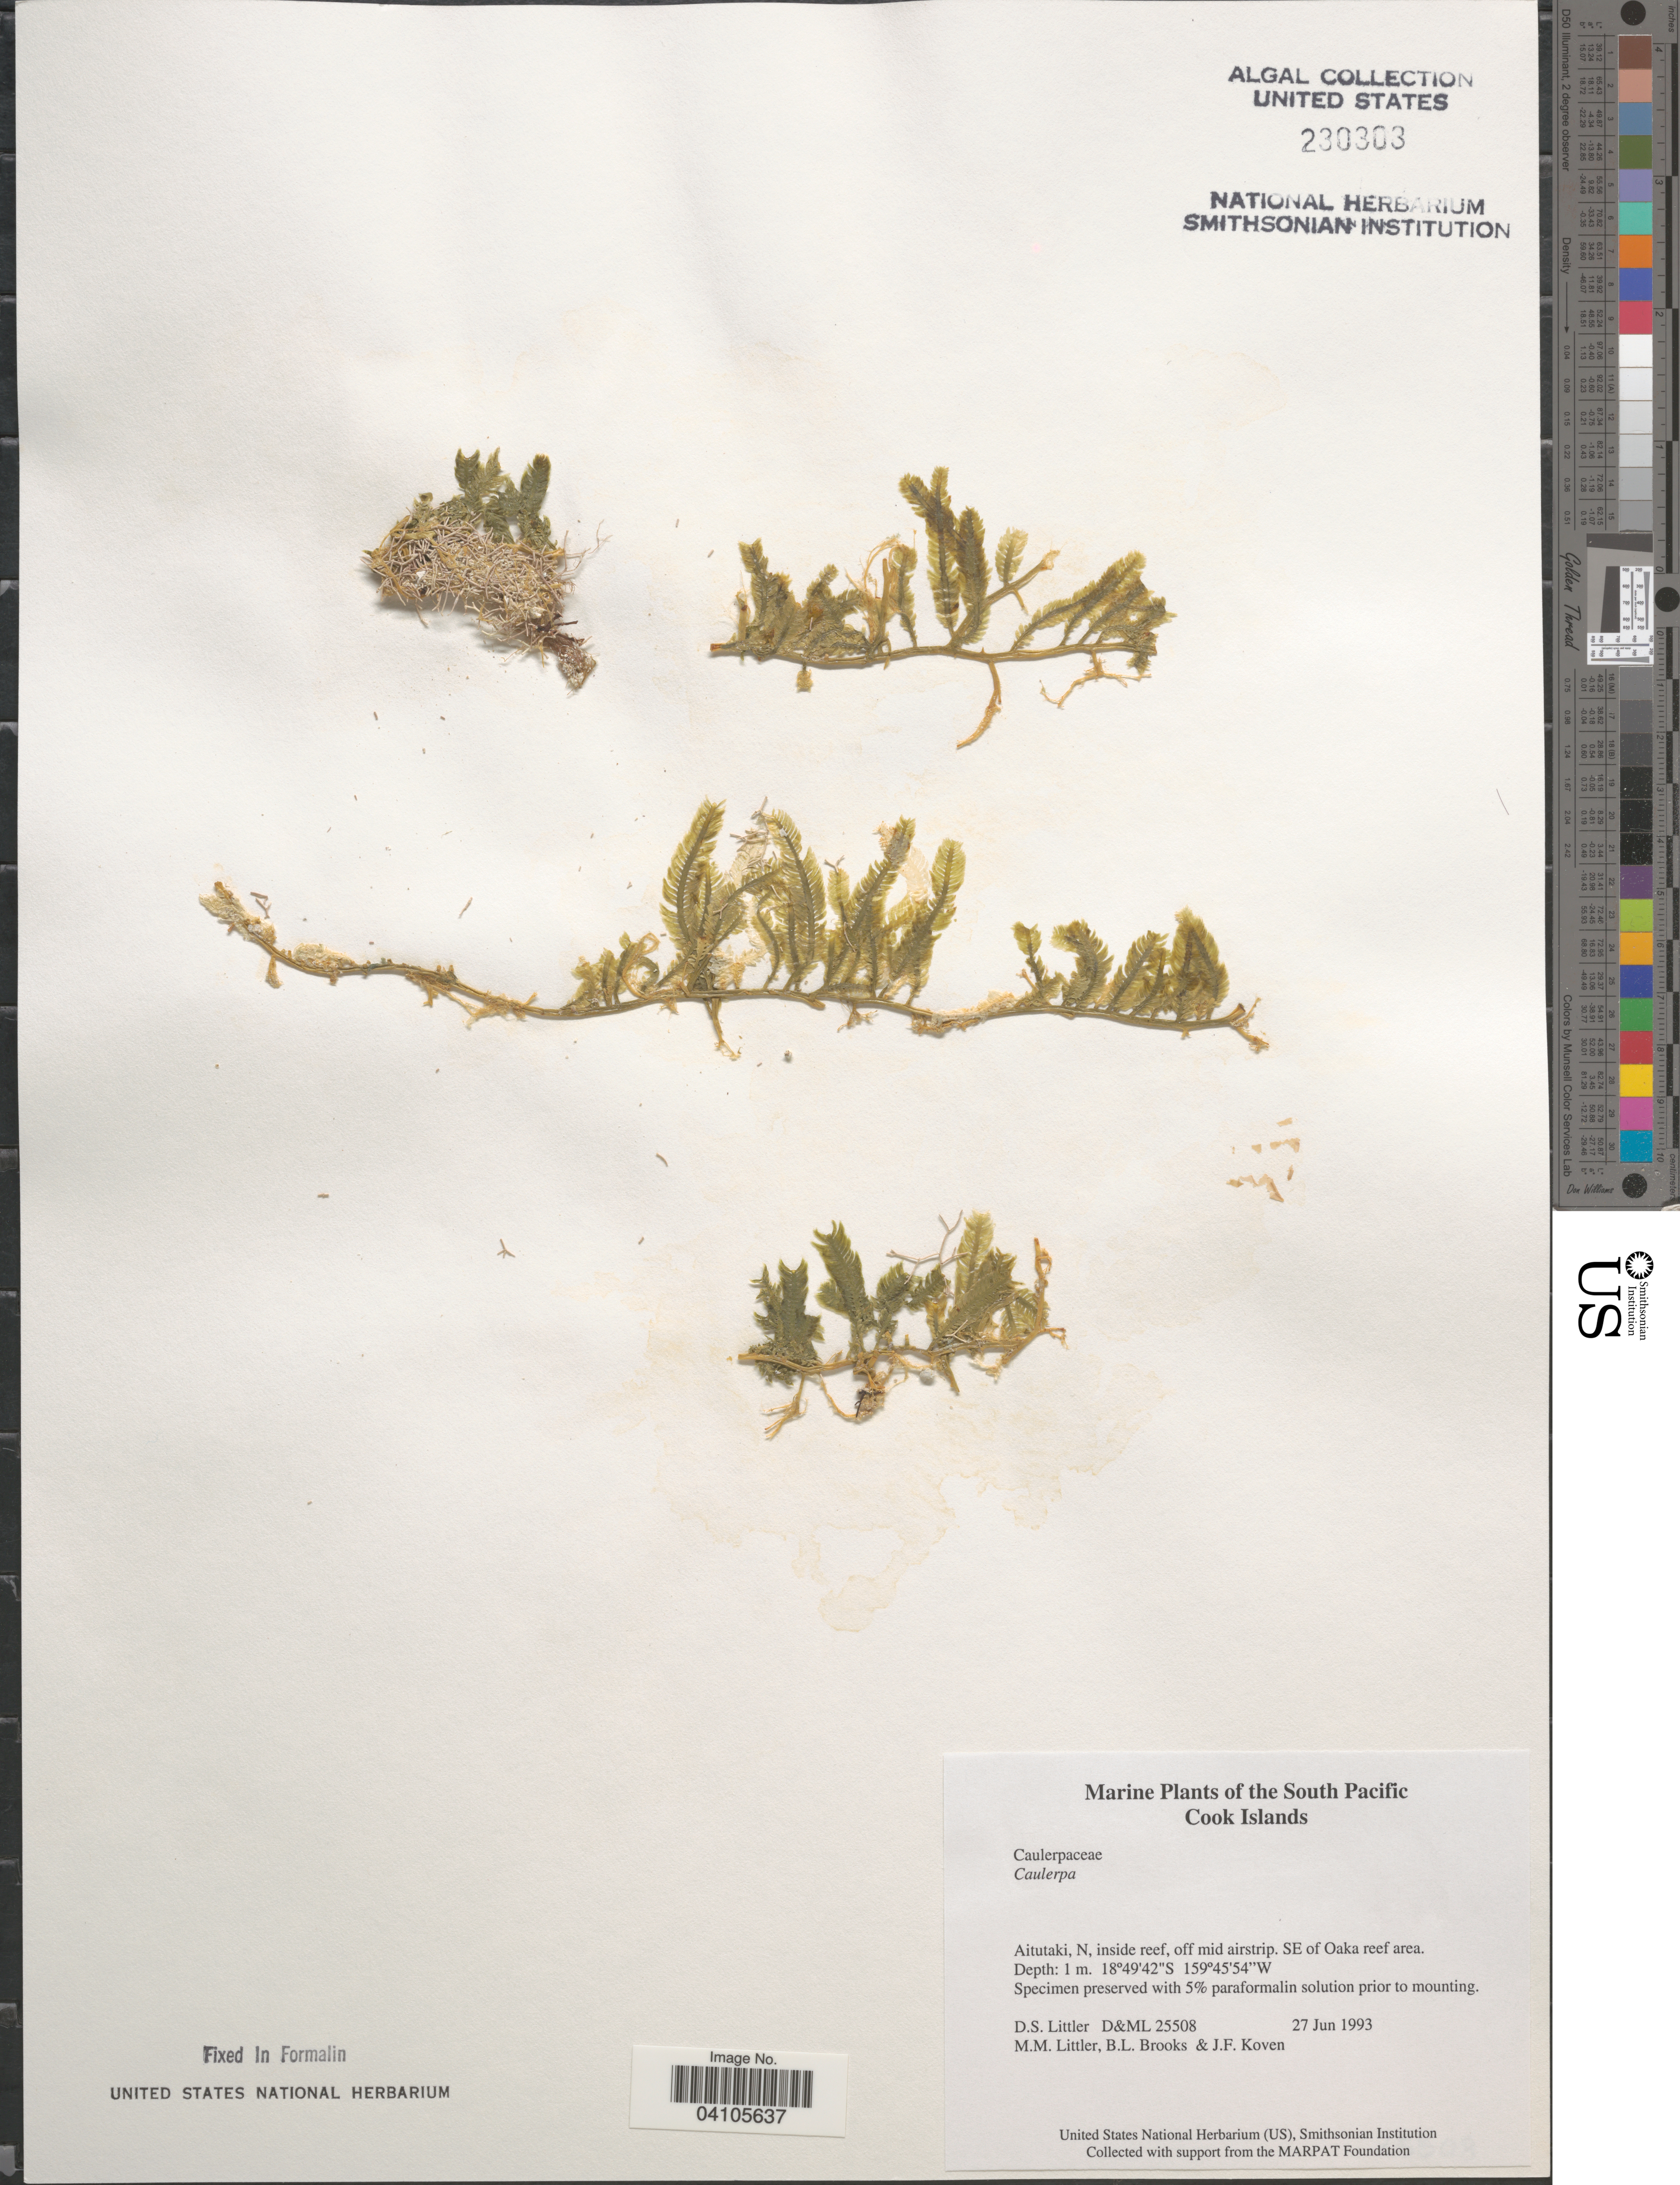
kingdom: Plantae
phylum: Chlorophyta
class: Ulvophyceae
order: Bryopsidales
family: Caulerpaceae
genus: Caulerpa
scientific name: Caulerpa sp.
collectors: D. S. Littler, B. Brooks & J. Koven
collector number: D&ML 25508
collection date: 1993-06-27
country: Cook Islands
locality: The South Pacific. Aitutaki, N, inside reef, off mid airstrip. SE of Oaka reef area.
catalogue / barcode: US 230303